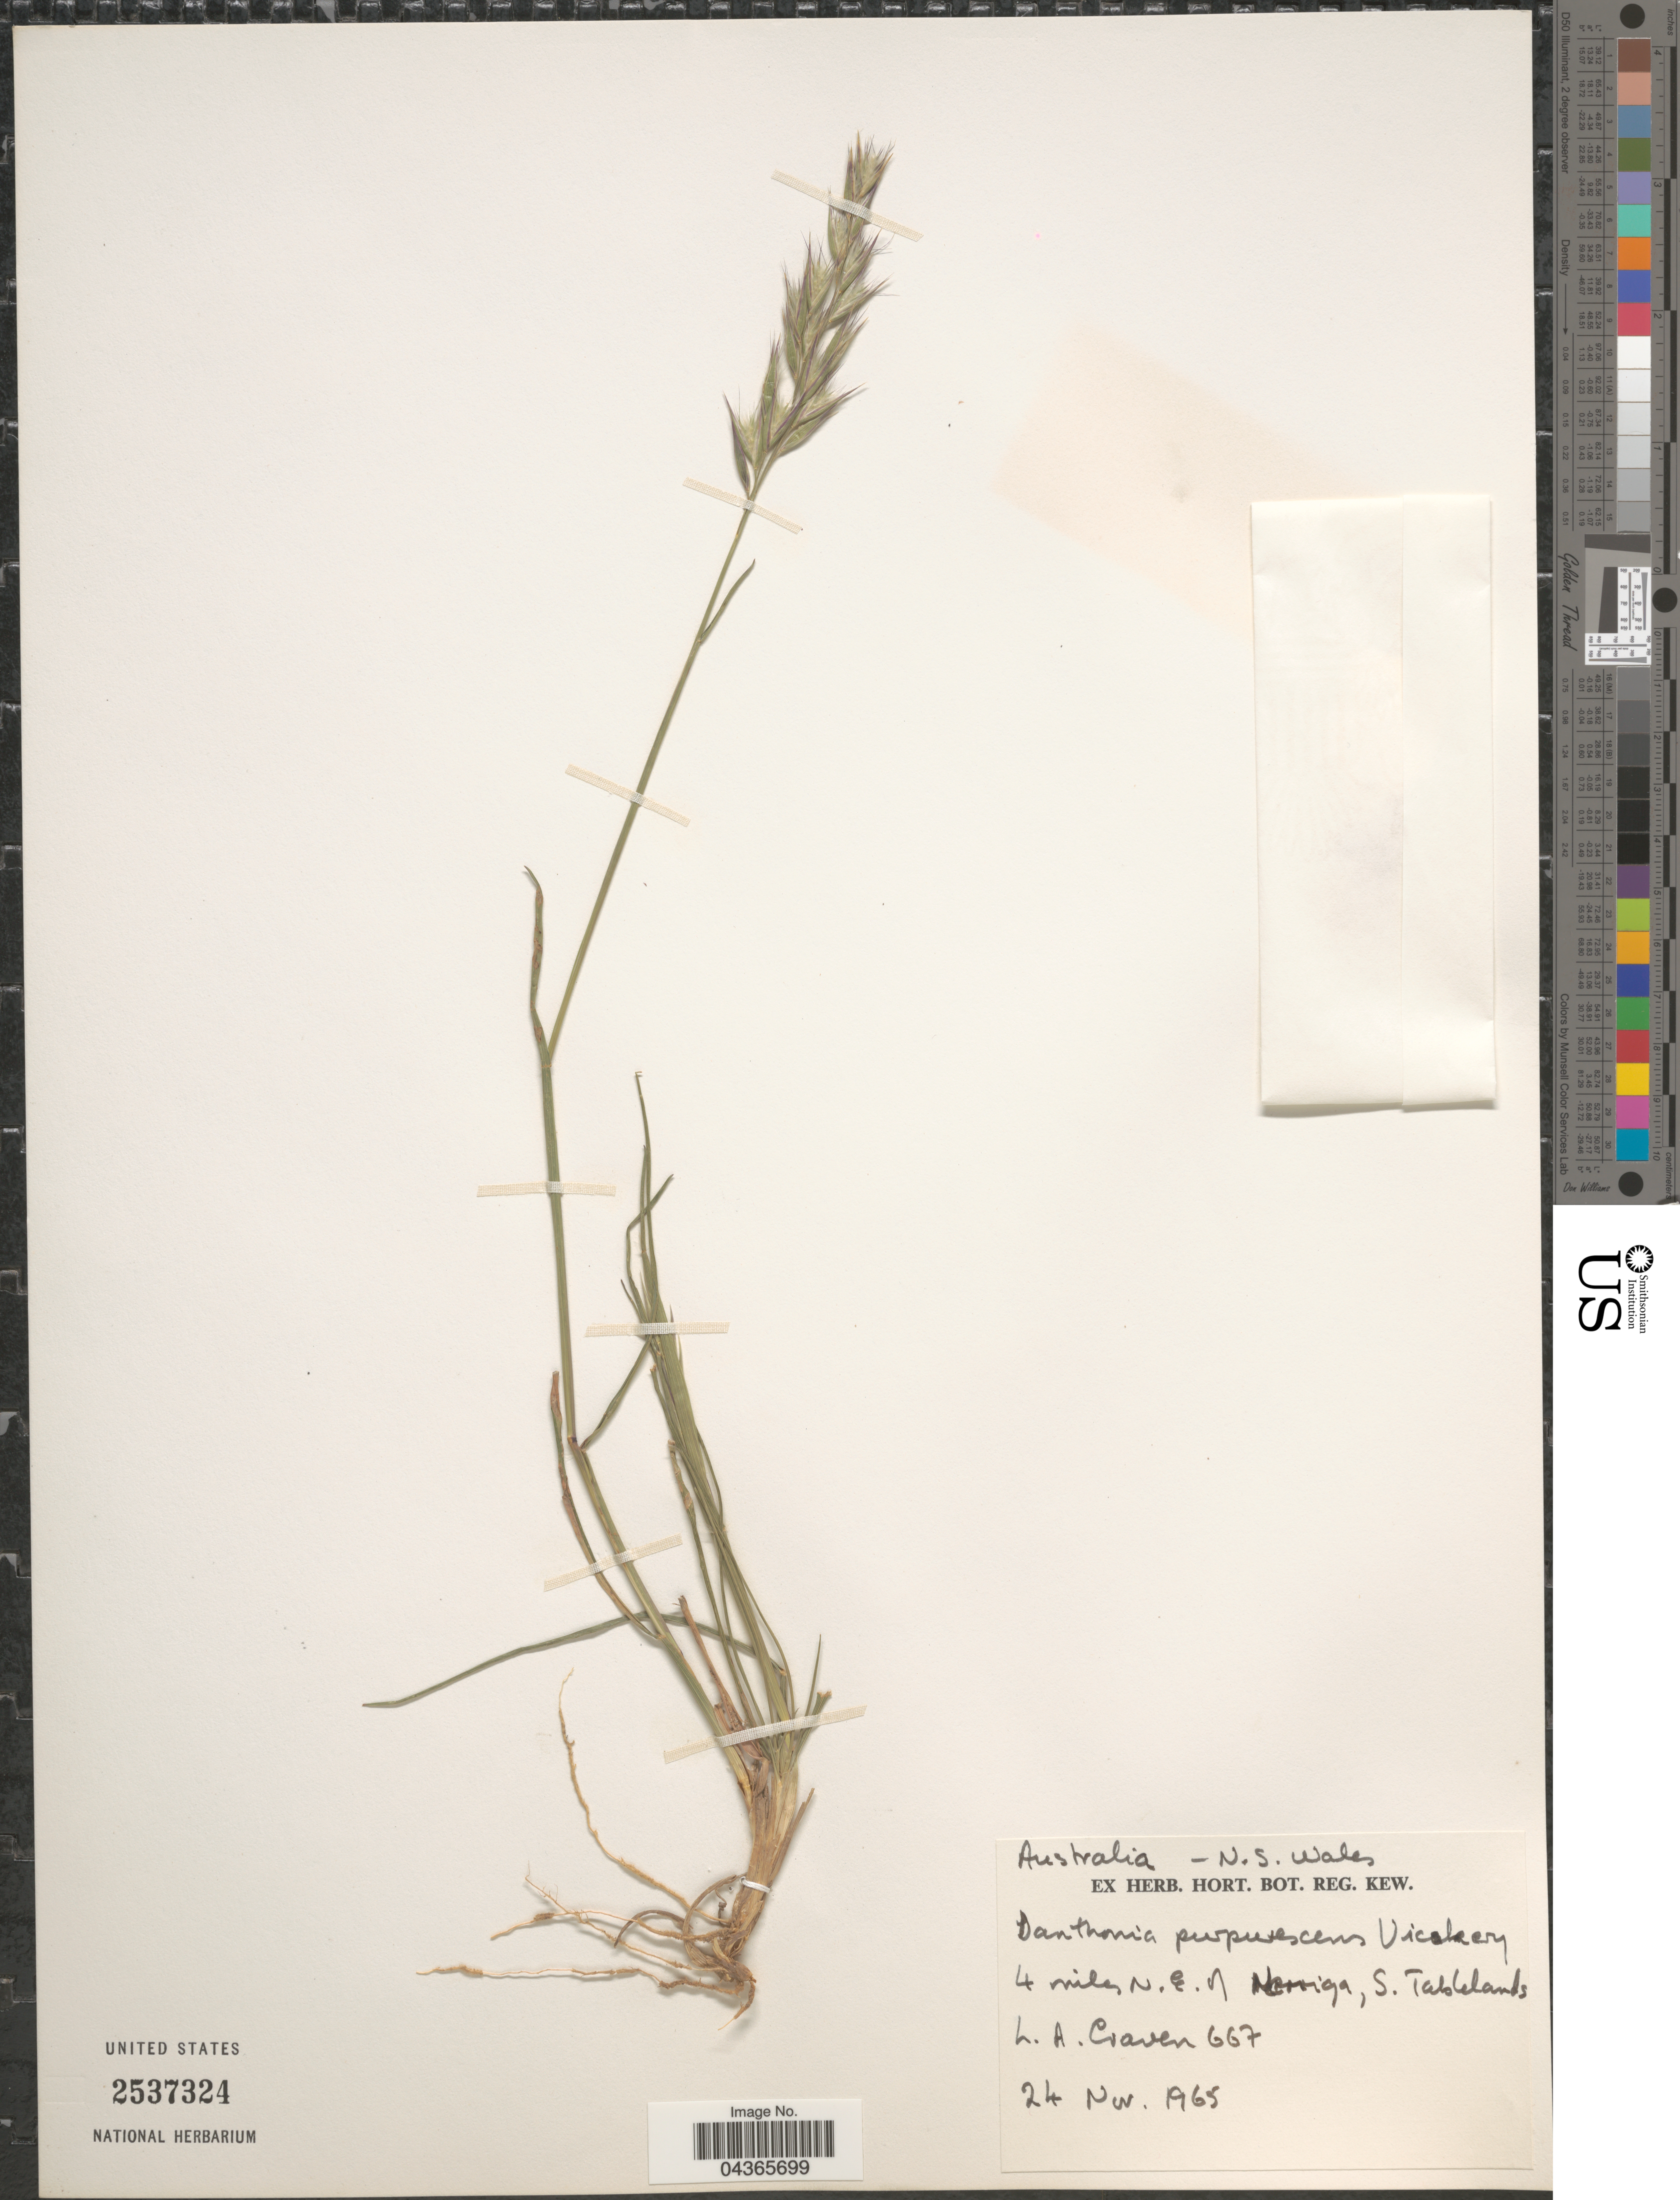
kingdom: Plantae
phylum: Tracheophyta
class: Liliopsida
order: Poales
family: Poaceae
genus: Rytidosperma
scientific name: Rytidosperma tenuius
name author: (Steud.) O.E. Erikss. et al.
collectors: L. A. Craven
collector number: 667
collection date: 1965-11-24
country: Australia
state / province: New South Wales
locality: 4 miles N.E. of Nerriga, S. Tablelands.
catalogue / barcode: US 2537324